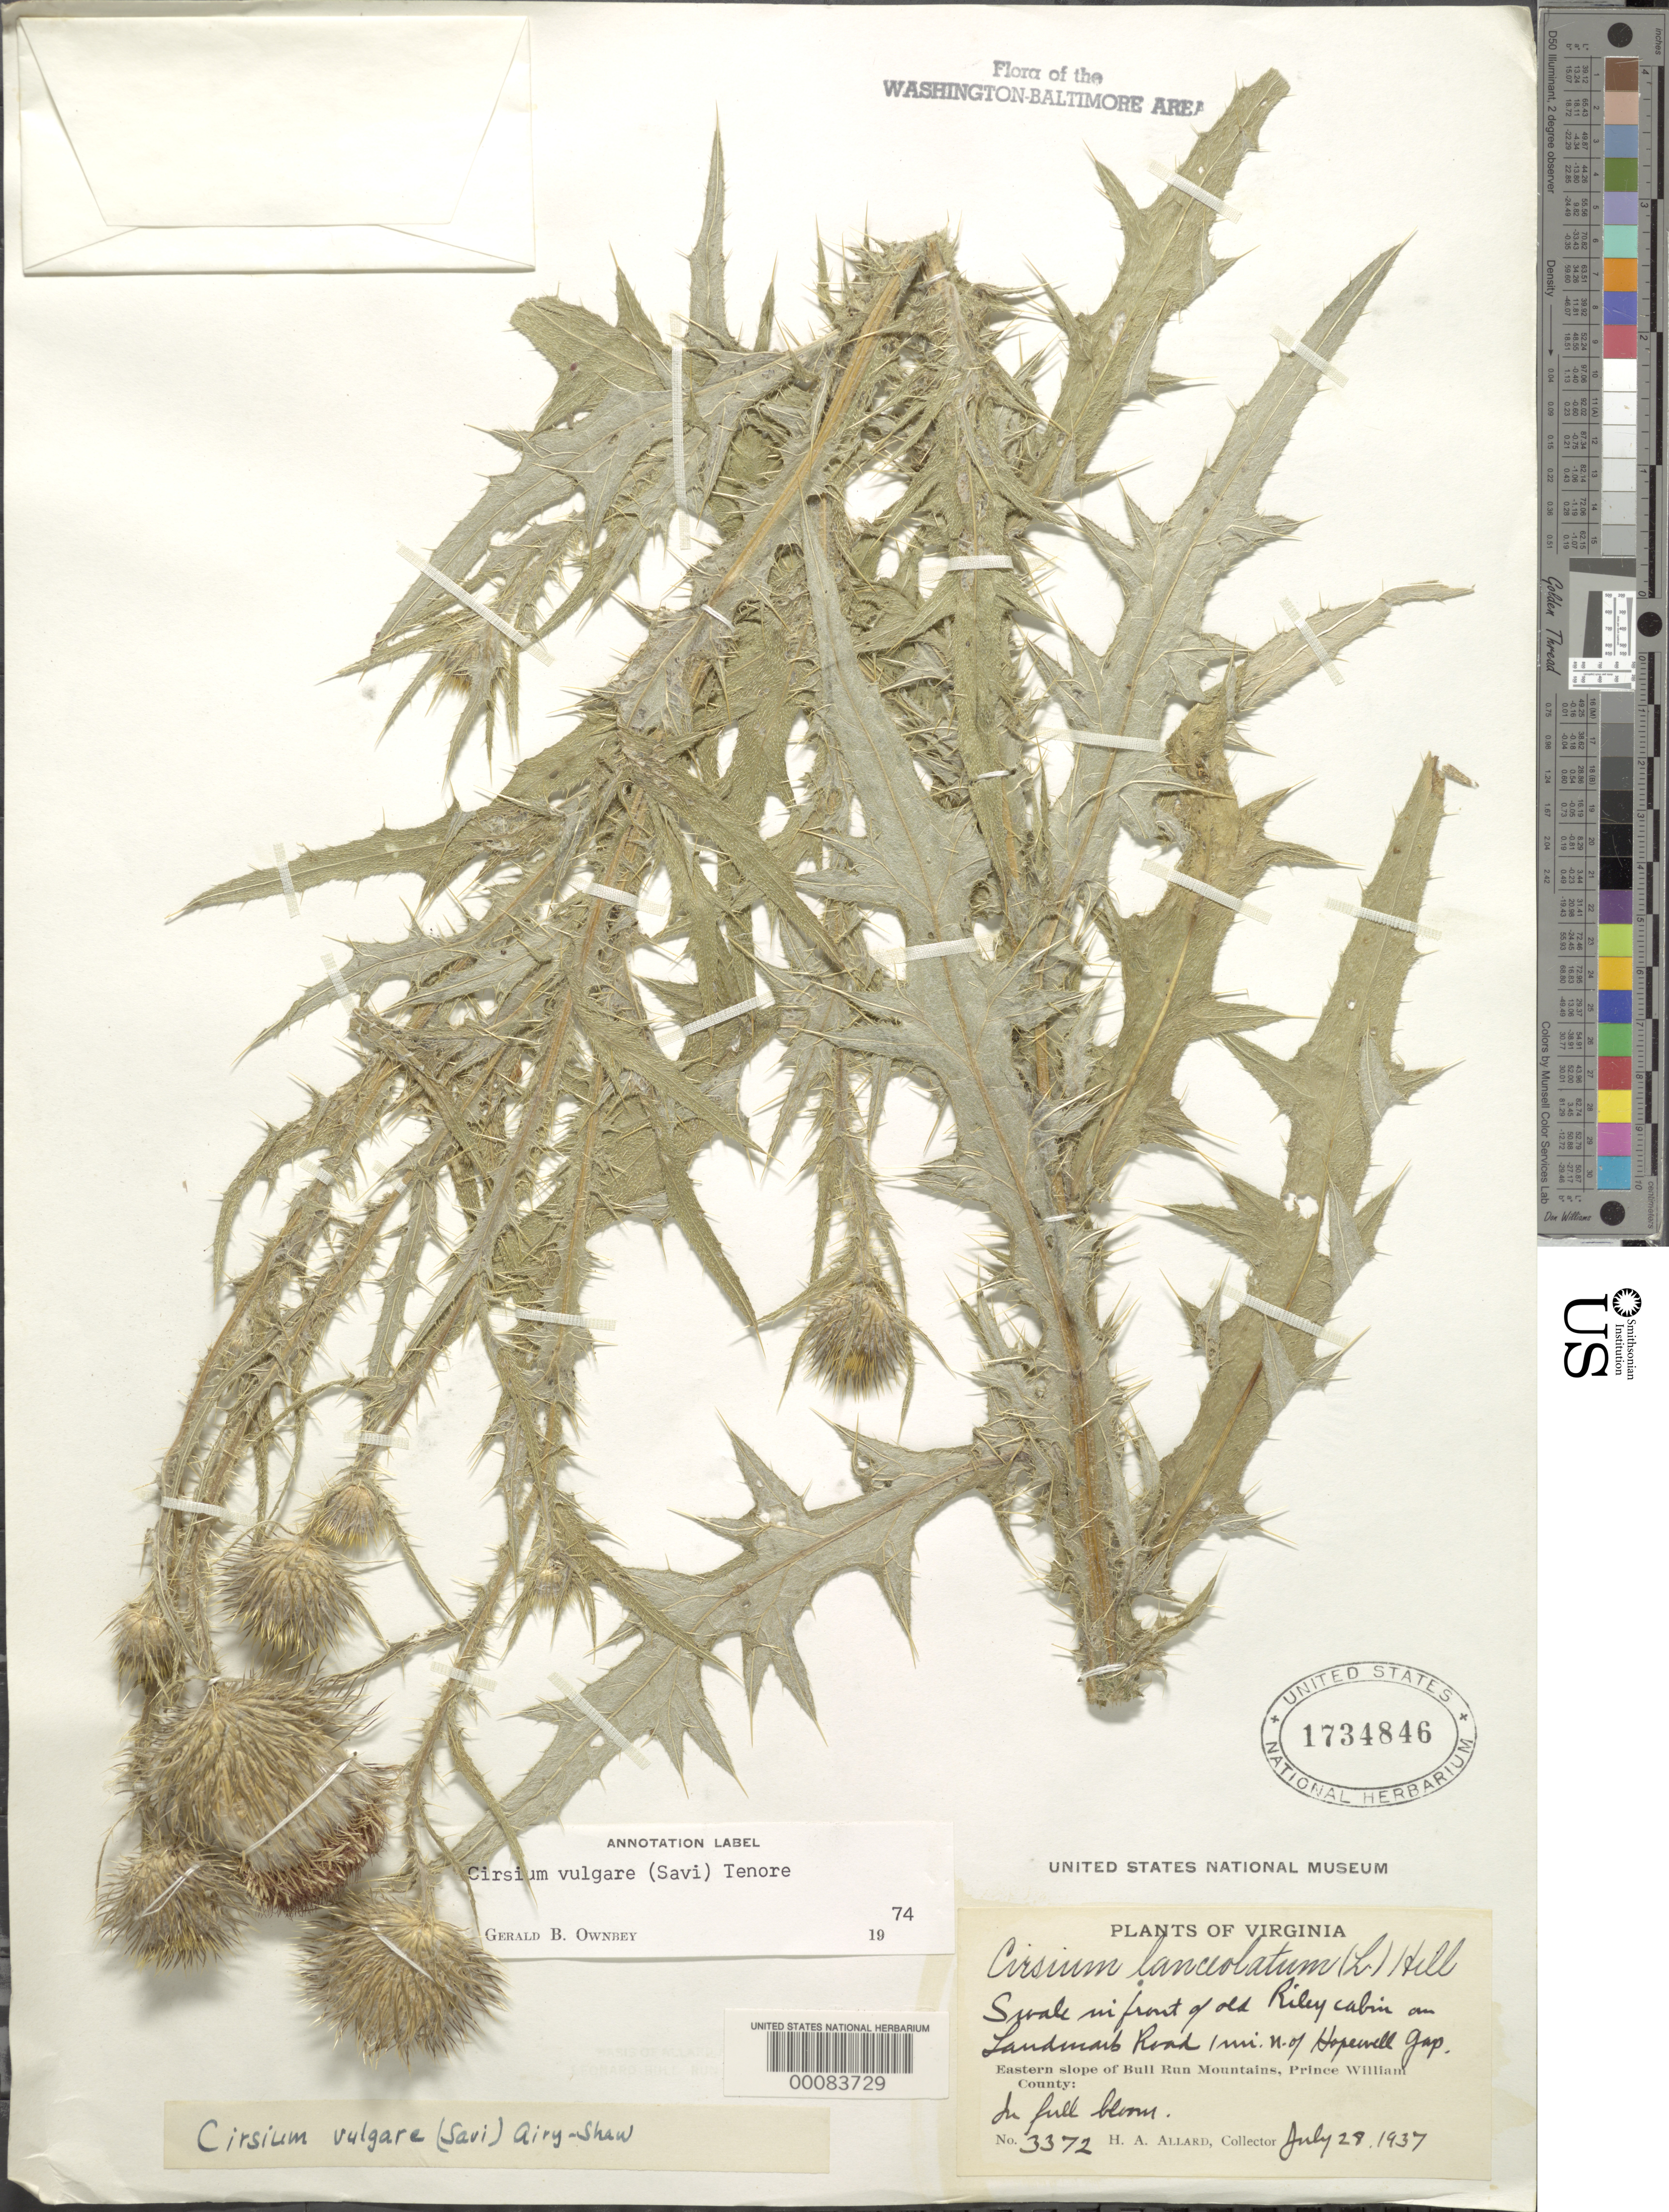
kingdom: Plantae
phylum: Tracheophyta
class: Magnoliopsida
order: Asterales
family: Asteraceae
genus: Cirsium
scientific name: Cirsium vulgare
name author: (Savi) Ten.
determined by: Ownbey, G. B.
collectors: H. A. Allard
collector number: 3372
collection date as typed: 28 Jul 1937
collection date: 1937-07-28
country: United States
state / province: Virginia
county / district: Prince William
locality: Landmark Road north of Hopewell Gap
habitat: Swale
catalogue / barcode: US 1734846